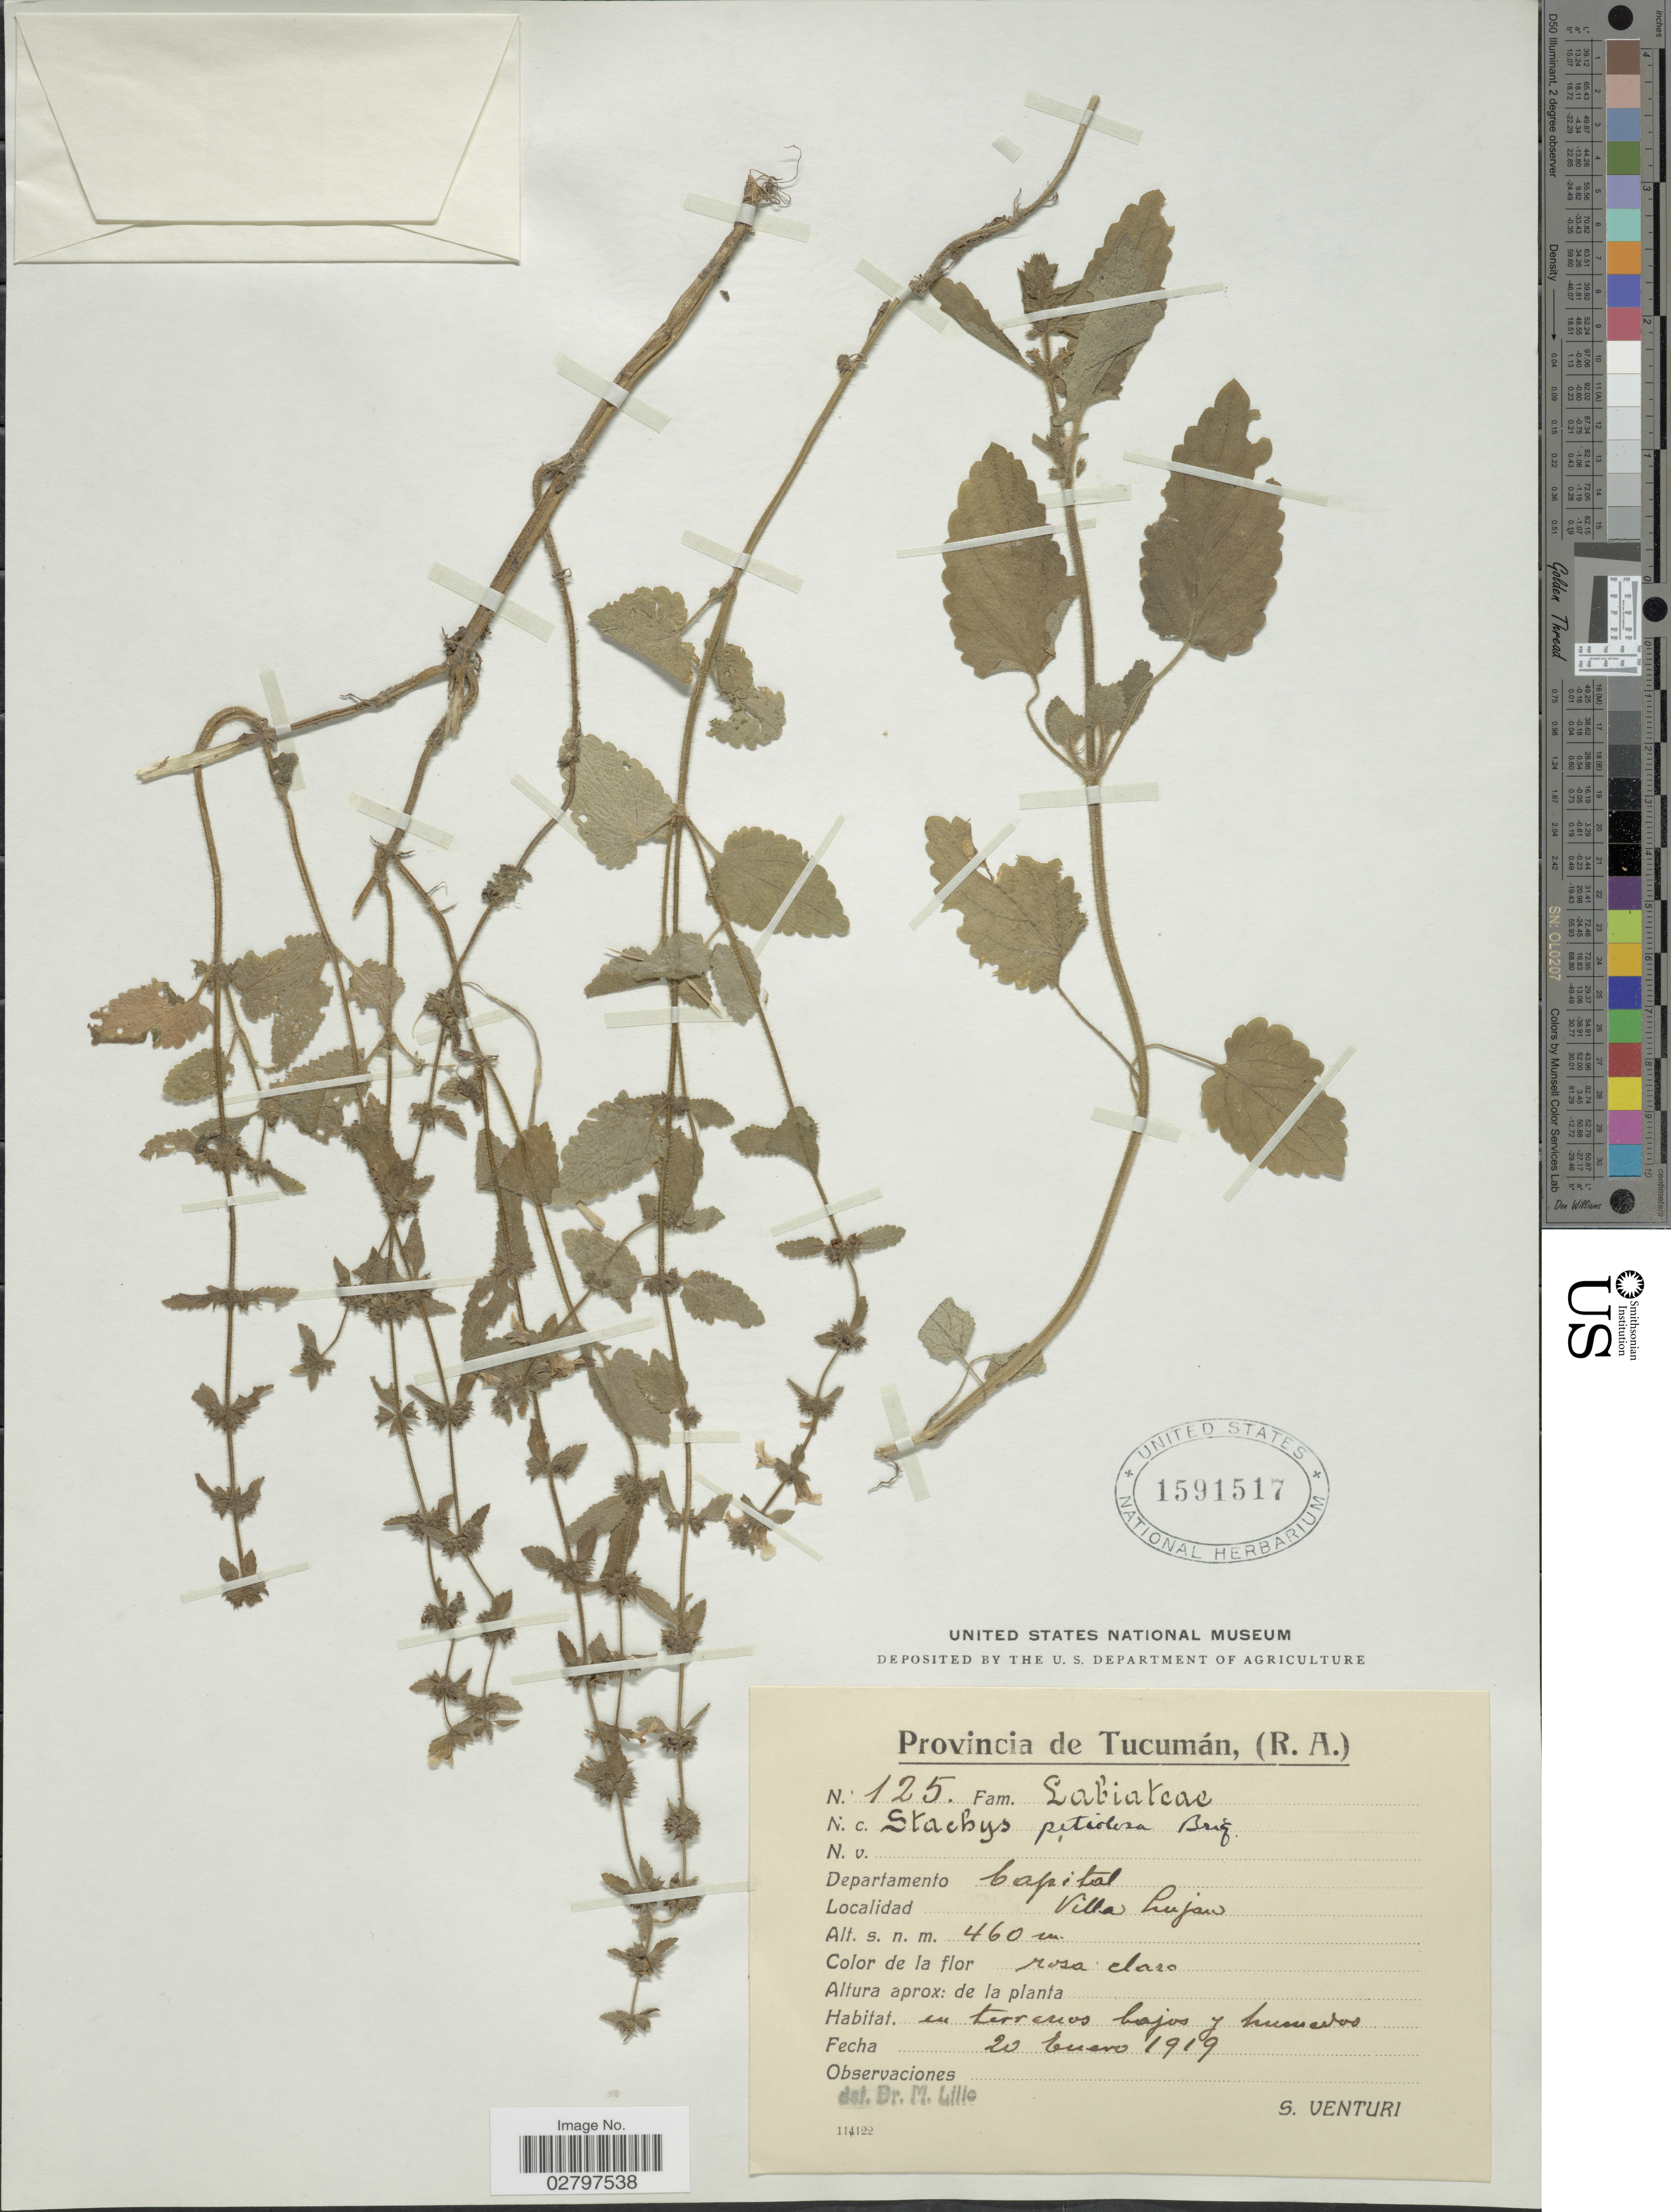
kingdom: Plantae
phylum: Tracheophyta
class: Magnoliopsida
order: Lamiales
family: Lamiaceae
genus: Stachys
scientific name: Stachys petiolosa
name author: Briq.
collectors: S. Venturi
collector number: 125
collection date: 1919-01-20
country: Argentina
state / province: Tucuman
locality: Departamento Capital, Villa Lujan.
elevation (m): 460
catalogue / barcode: US 1591517